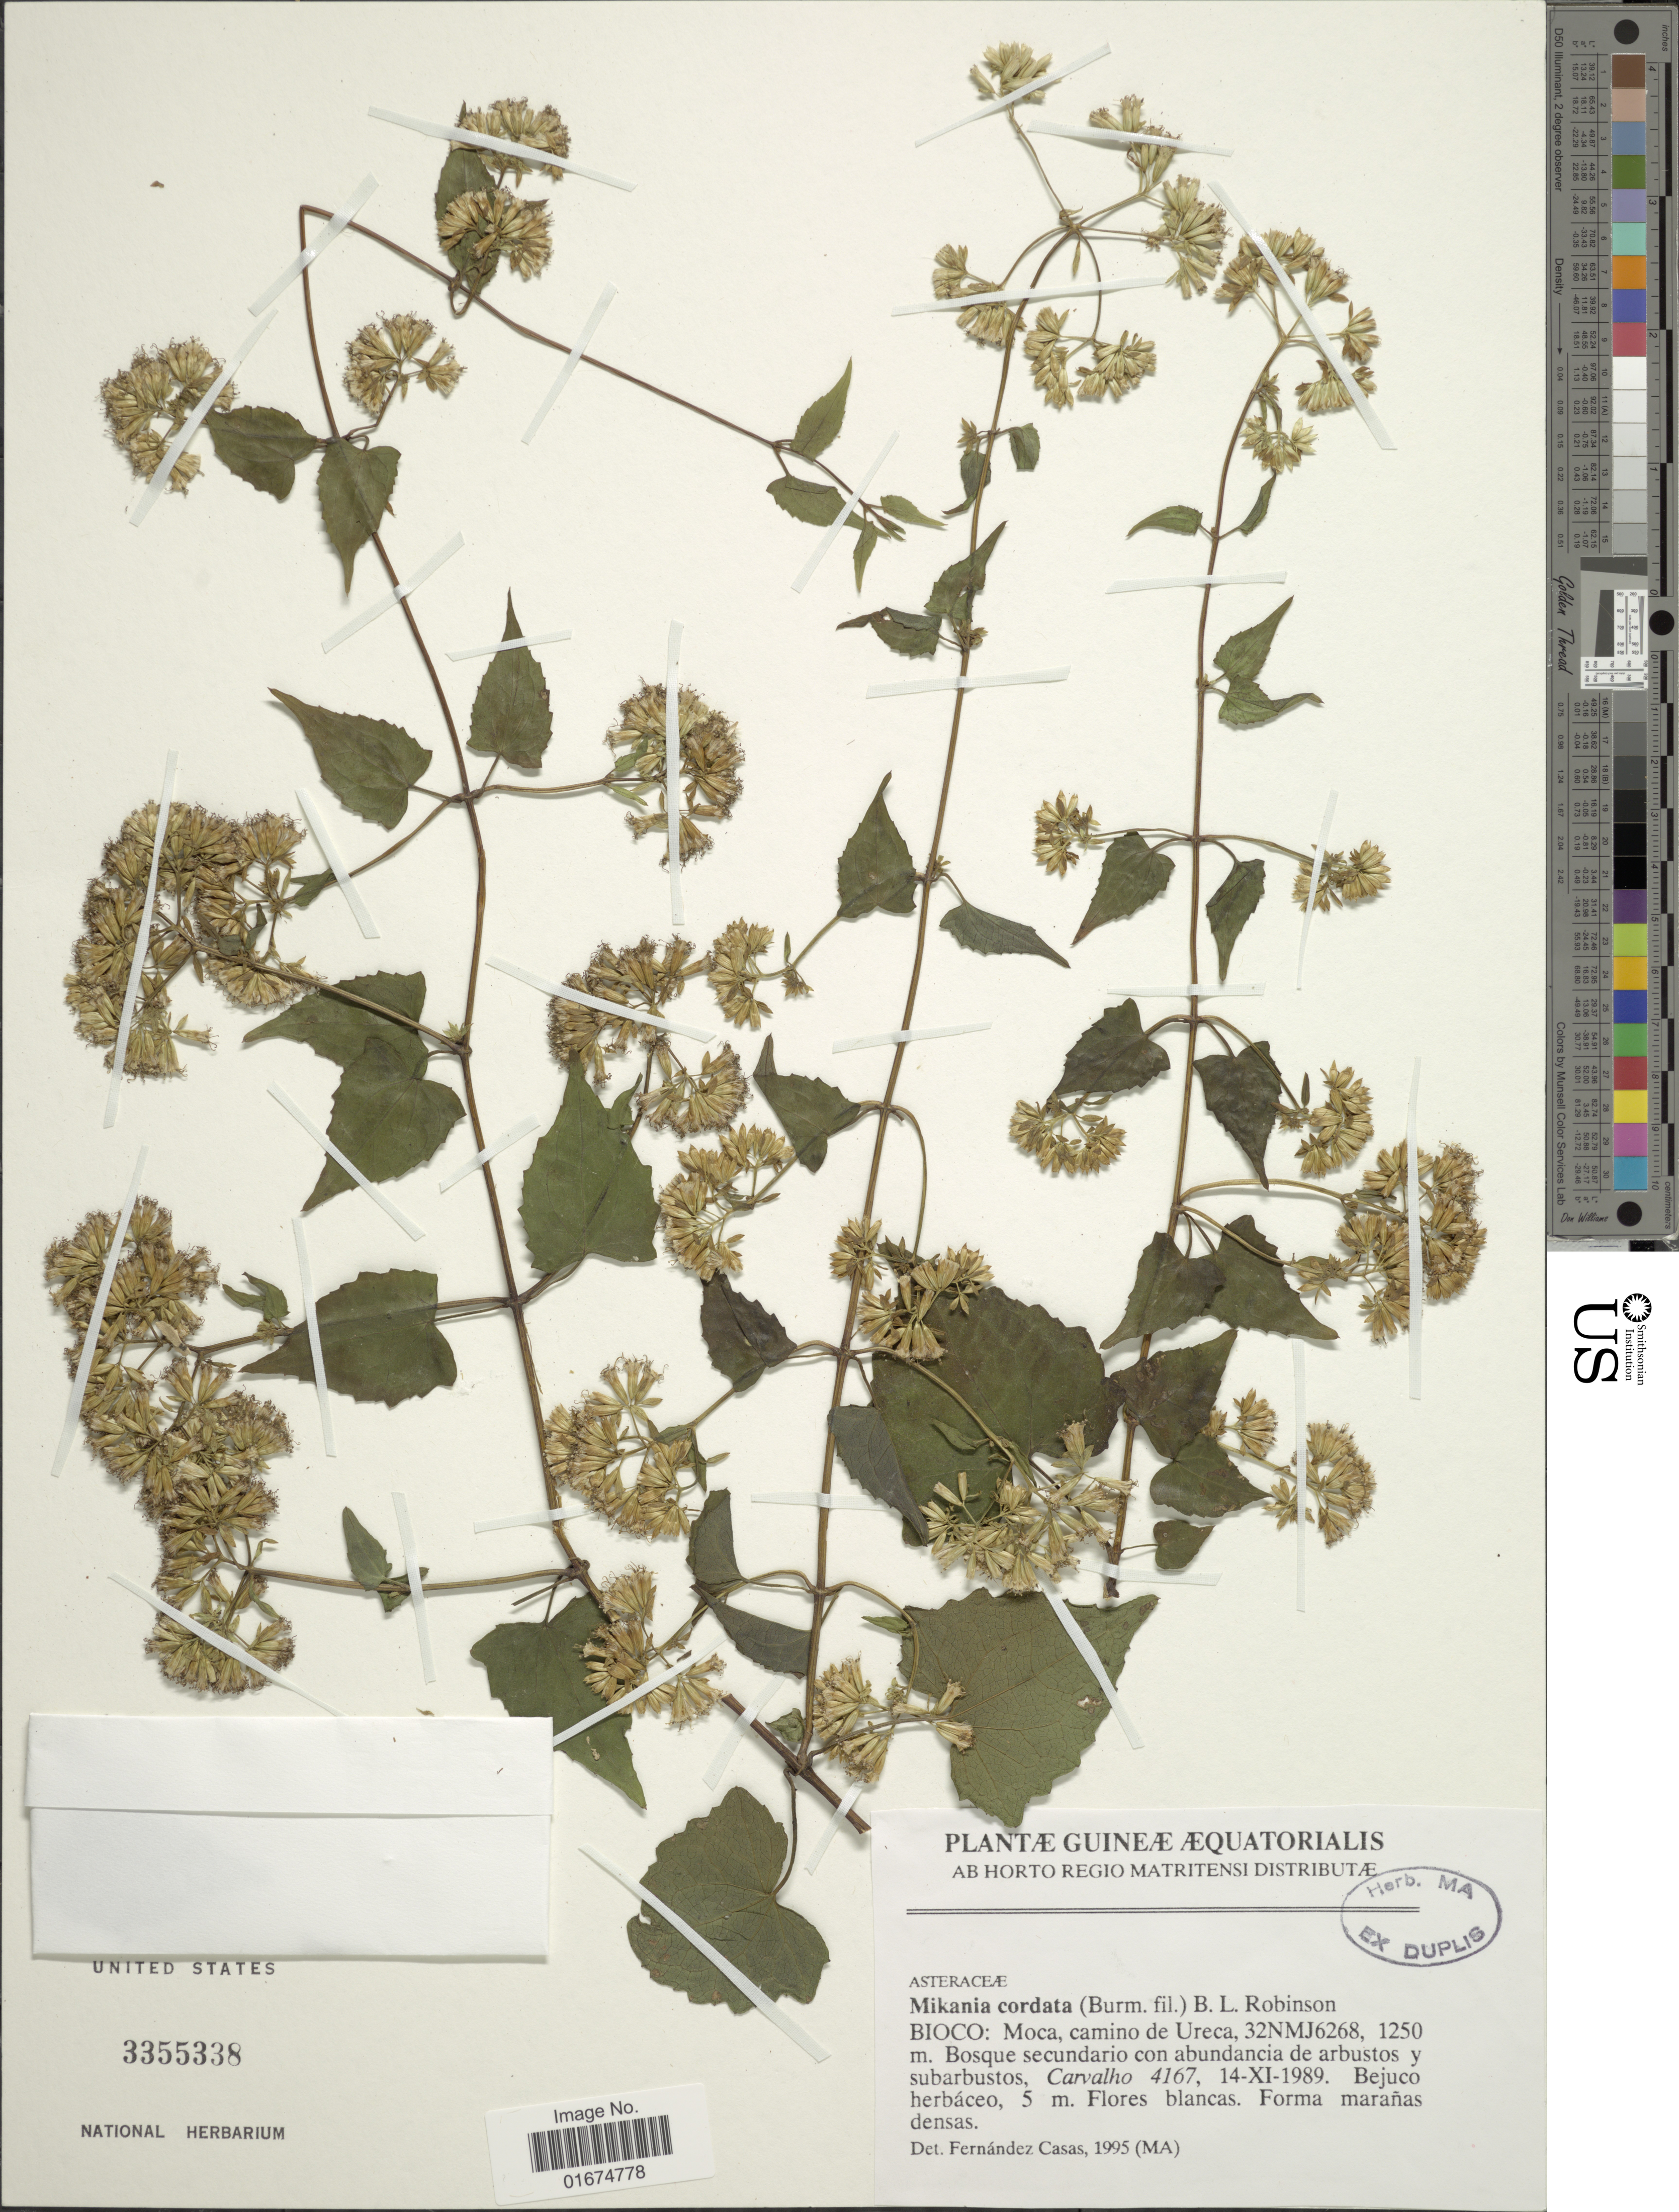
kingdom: Plantae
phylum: Tracheophyta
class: Magnoliopsida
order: Asterales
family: Asteraceae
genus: Mikania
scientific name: Mikania cordata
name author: (Burm. f.) B.L. Rob.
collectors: Carvalho, --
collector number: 4167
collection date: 1989-11-14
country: Equatorial Guinea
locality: Bioco: Moca, camino de Ureca, 32NMJ6268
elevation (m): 1250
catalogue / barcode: US 3355338